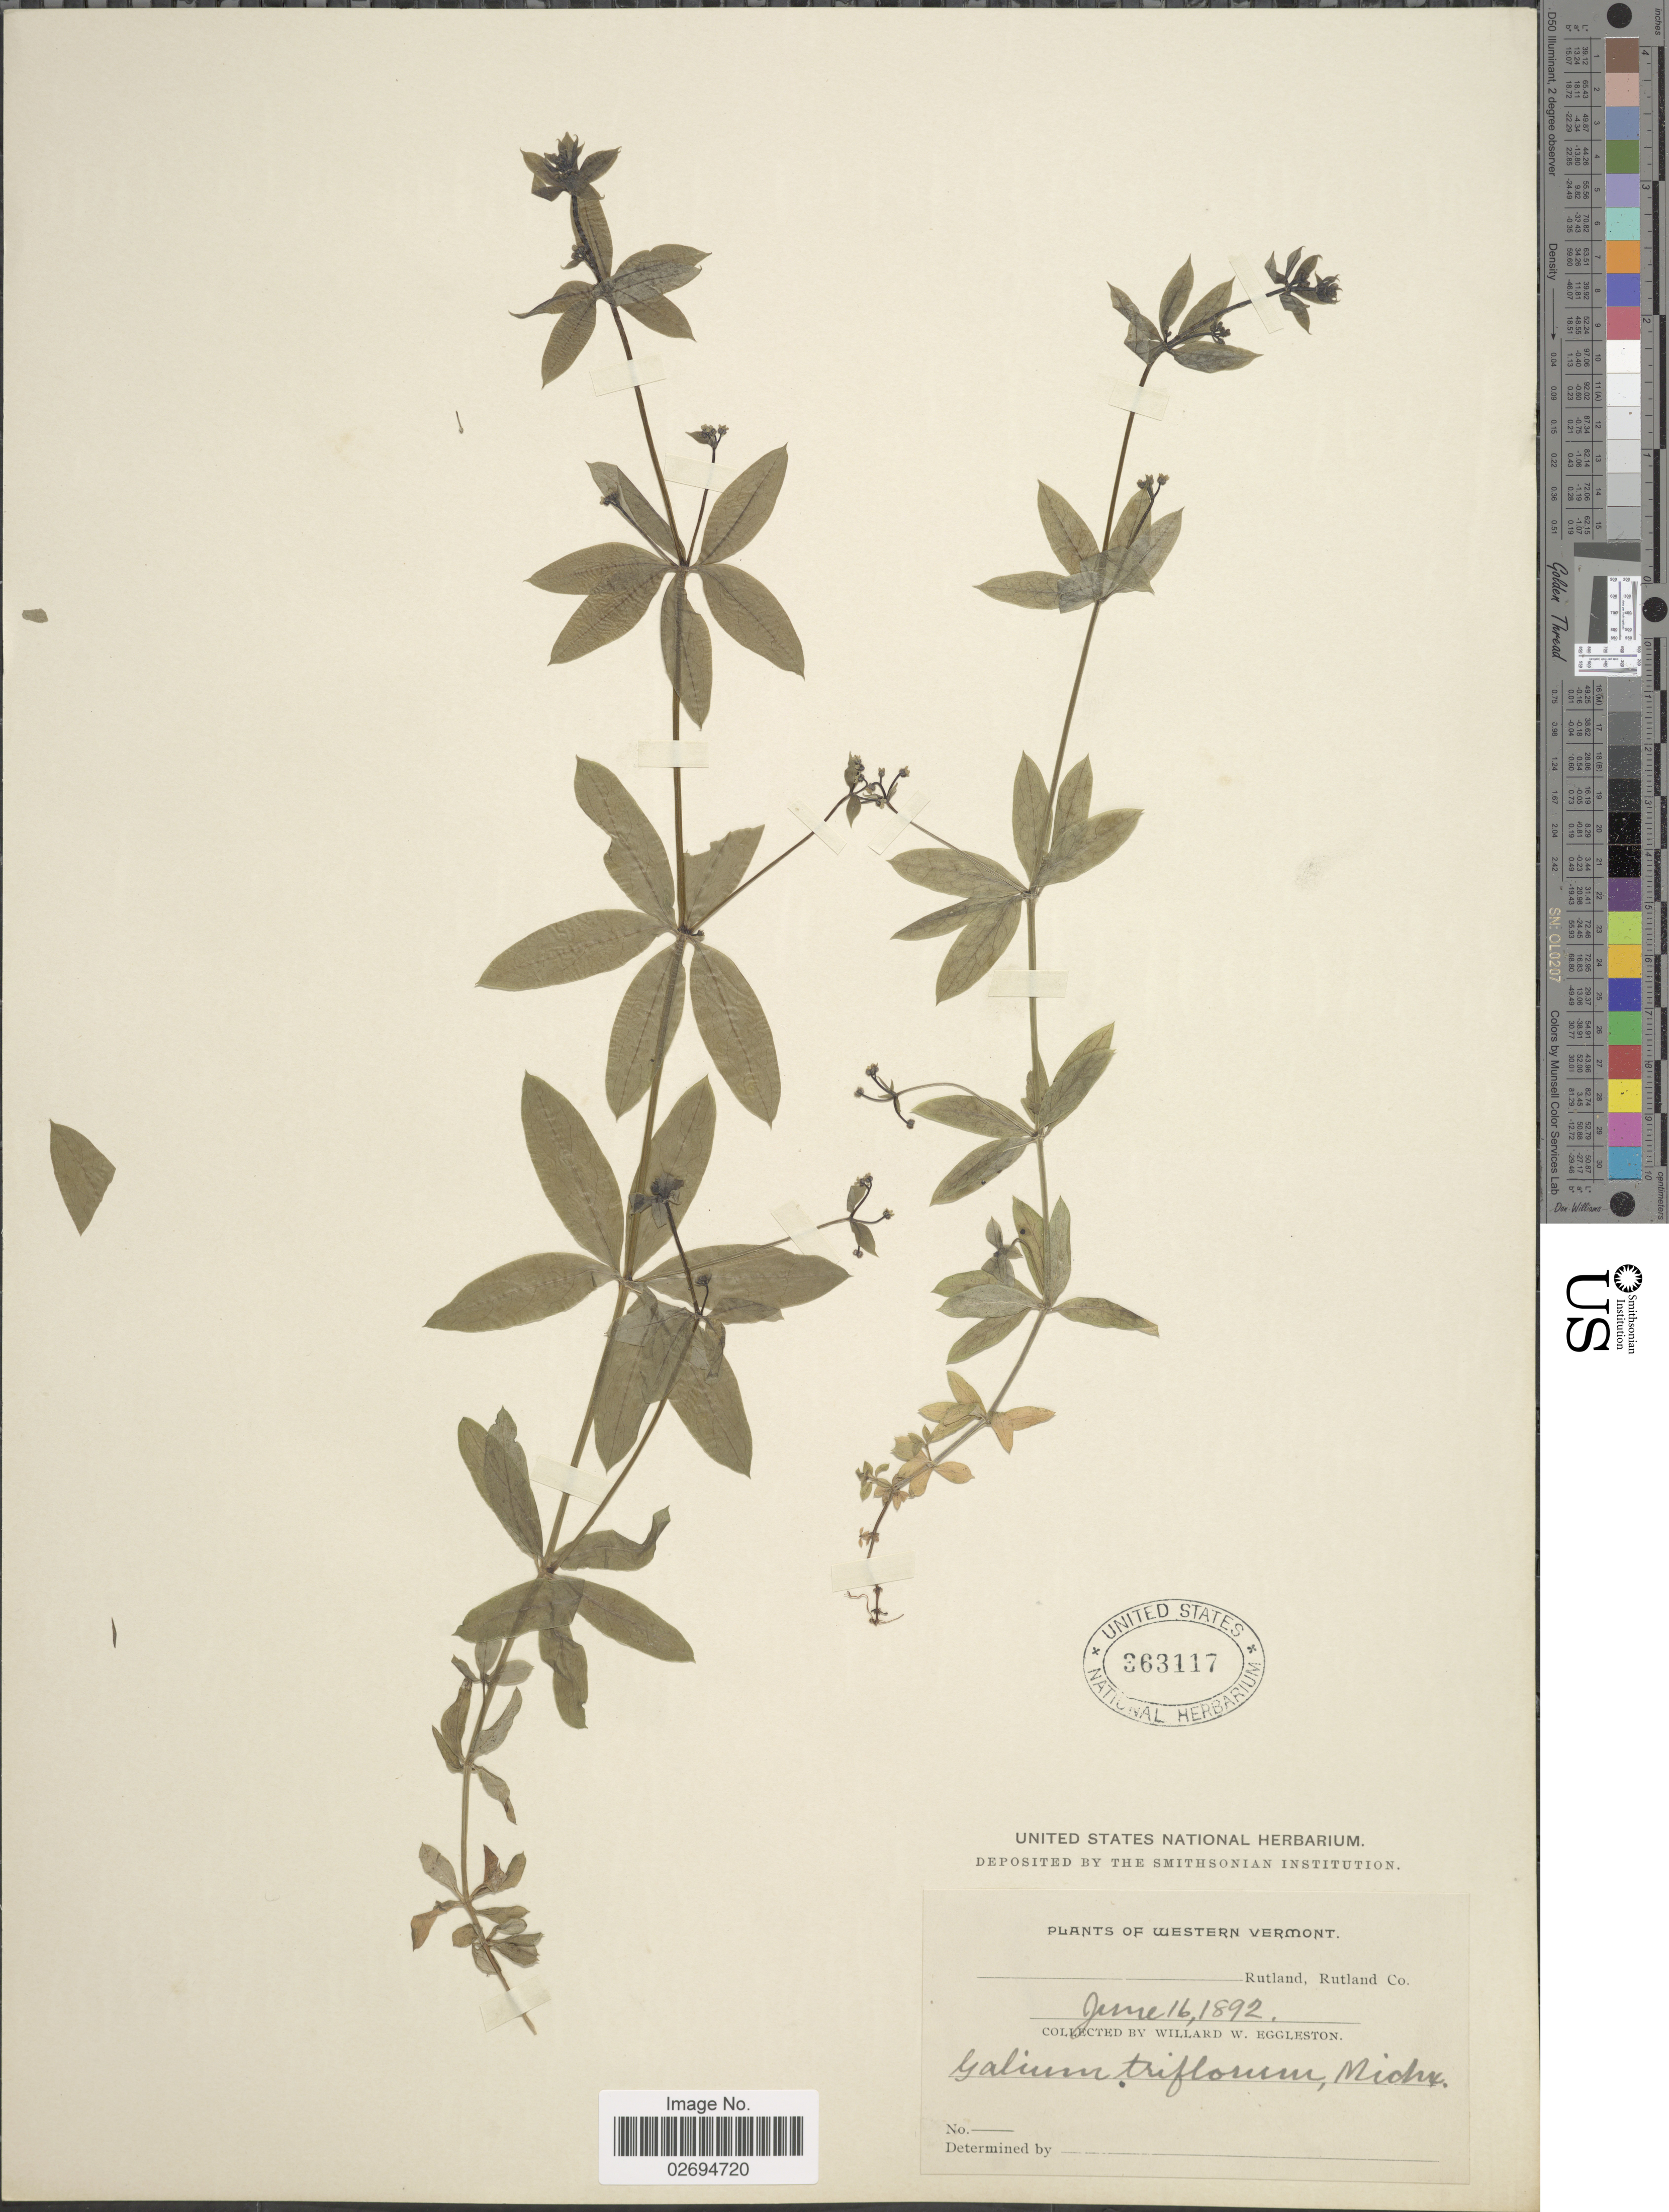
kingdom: Plantae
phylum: Tracheophyta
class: Magnoliopsida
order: Gentianales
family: Rubiaceae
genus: Galium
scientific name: Galium triflorum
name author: Michx.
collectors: W. W. Eggleston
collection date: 1892-06-16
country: United States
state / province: Vermont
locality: Western Vermont, Rutland, Rutland Co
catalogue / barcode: US 363117